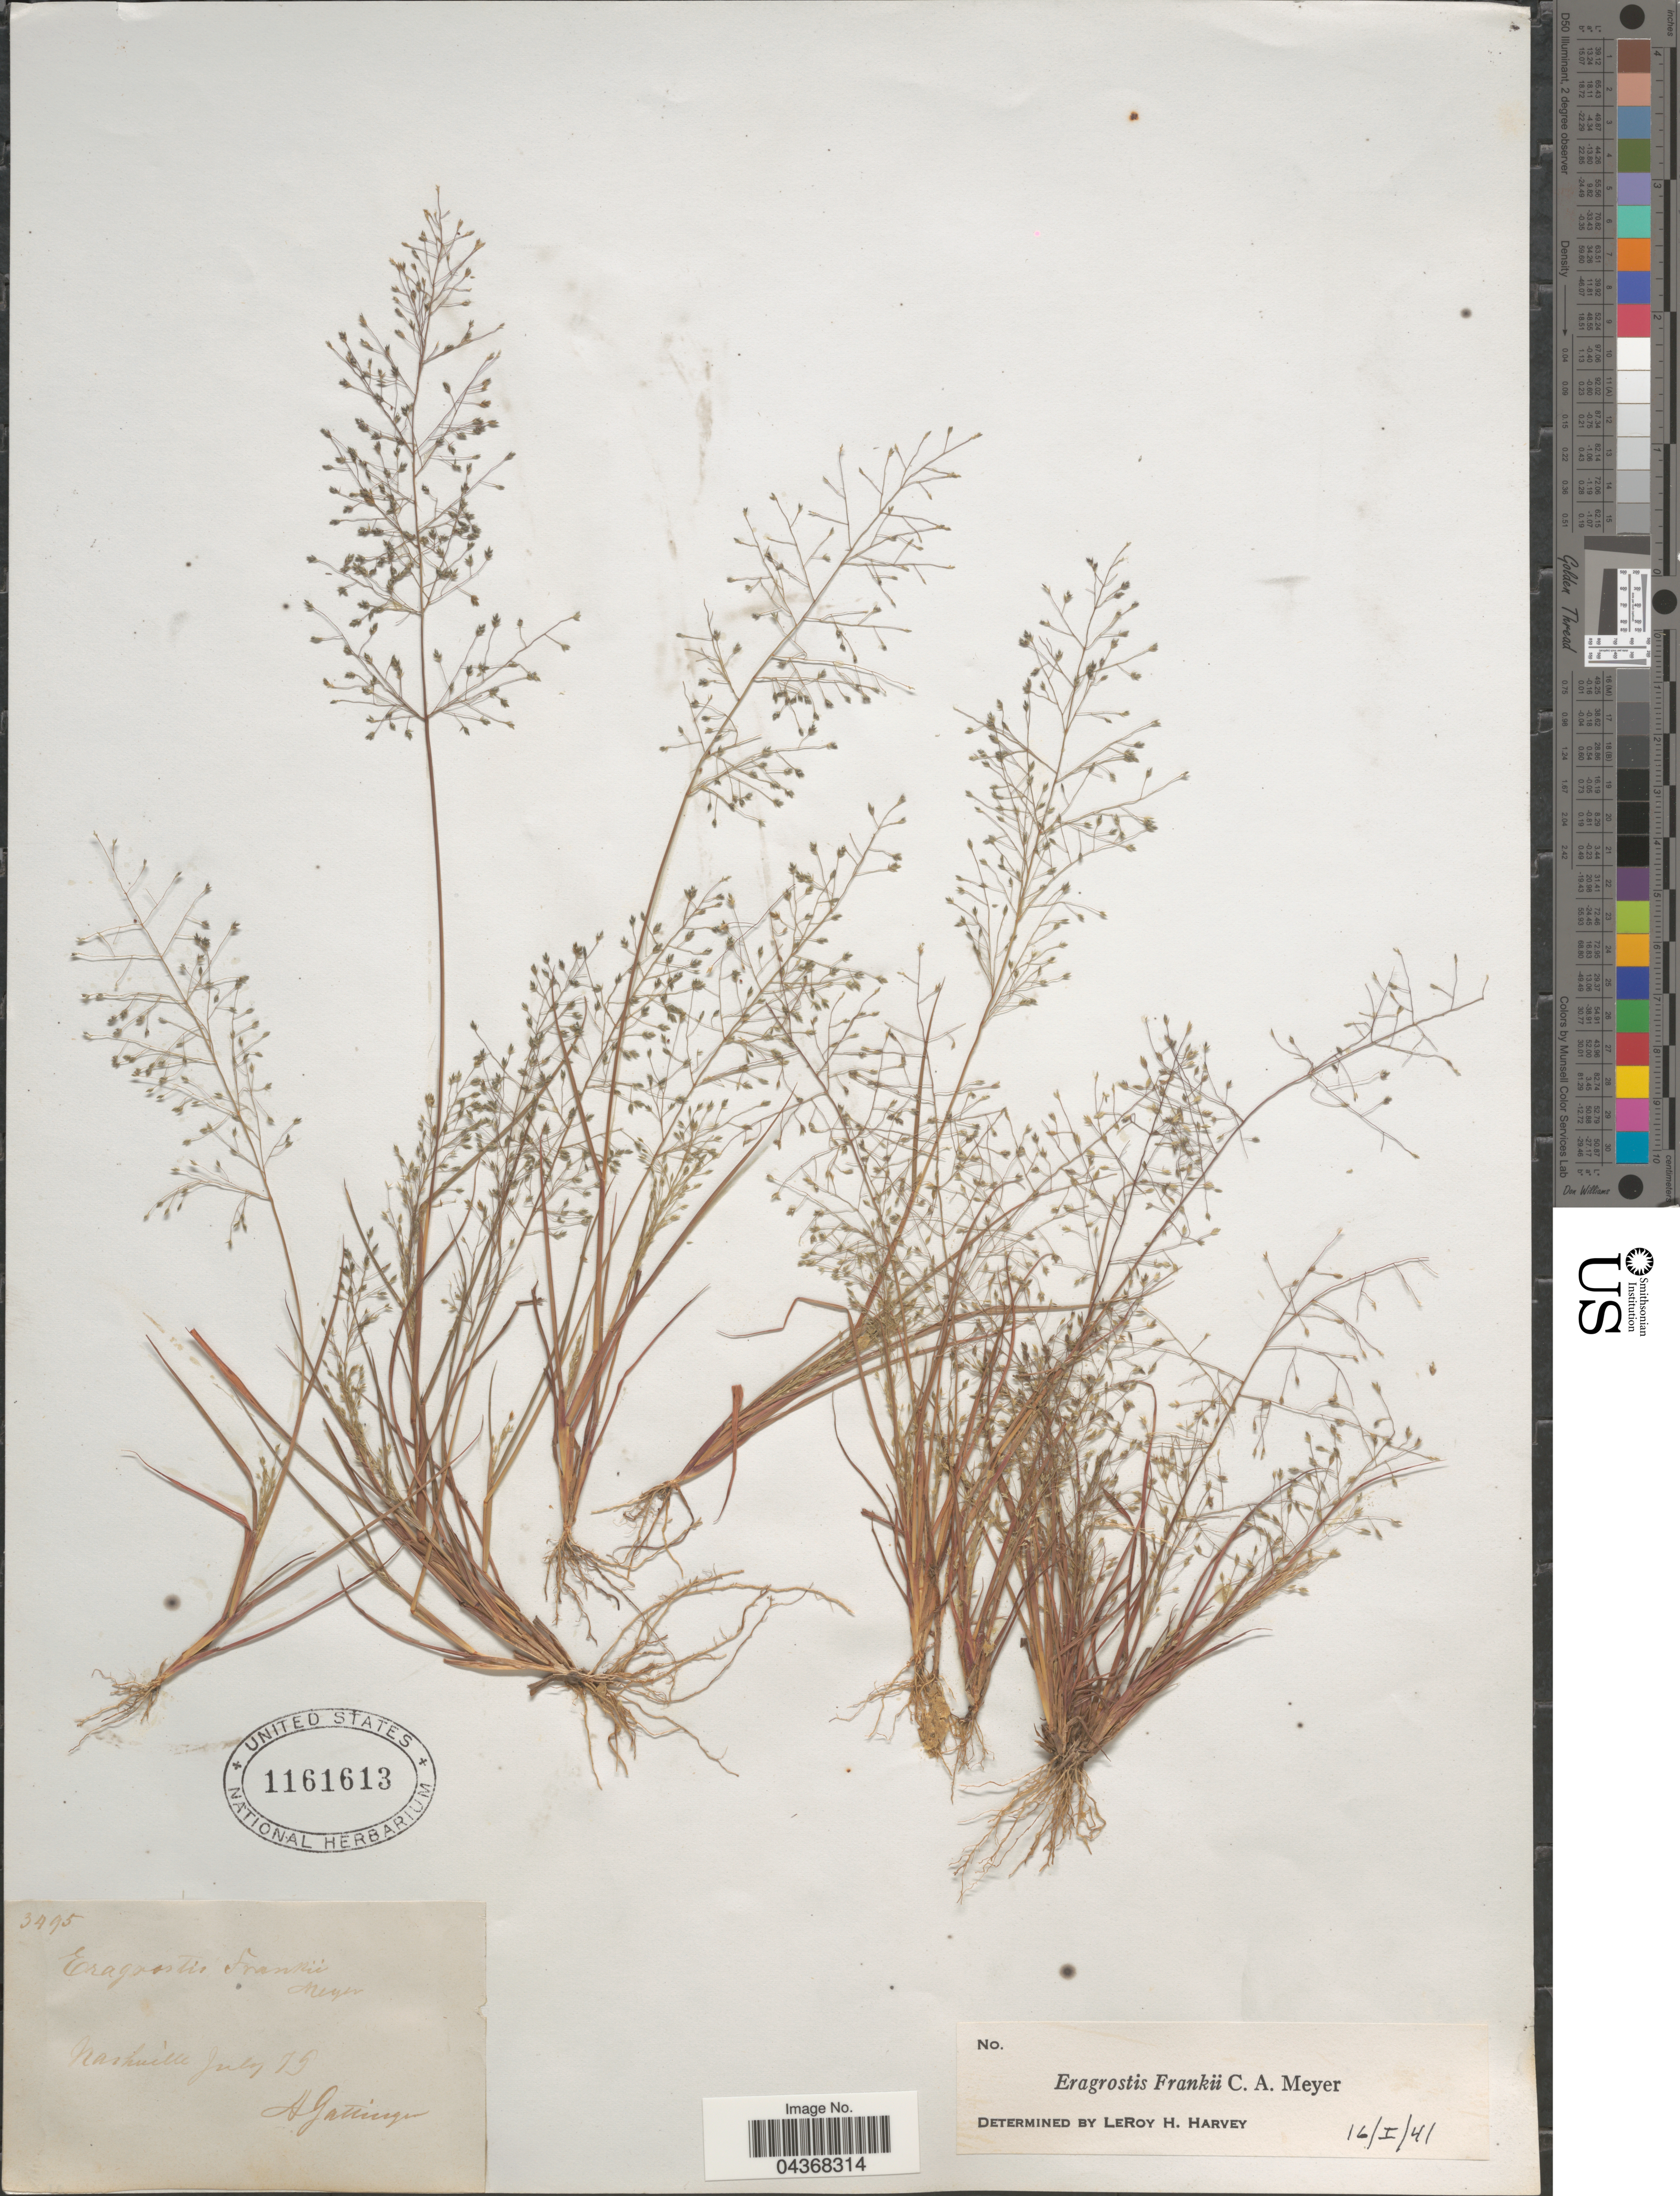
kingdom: Plantae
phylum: Tracheophyta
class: Liliopsida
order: Poales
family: Poaceae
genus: Eragrostis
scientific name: Eragrostis frankii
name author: C.A. Mey. ex Steud.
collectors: A. Gattinger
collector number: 3495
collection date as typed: Transcribed d/m/y: /7/79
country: United States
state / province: Tennessee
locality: Nashville.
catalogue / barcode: US 1161613